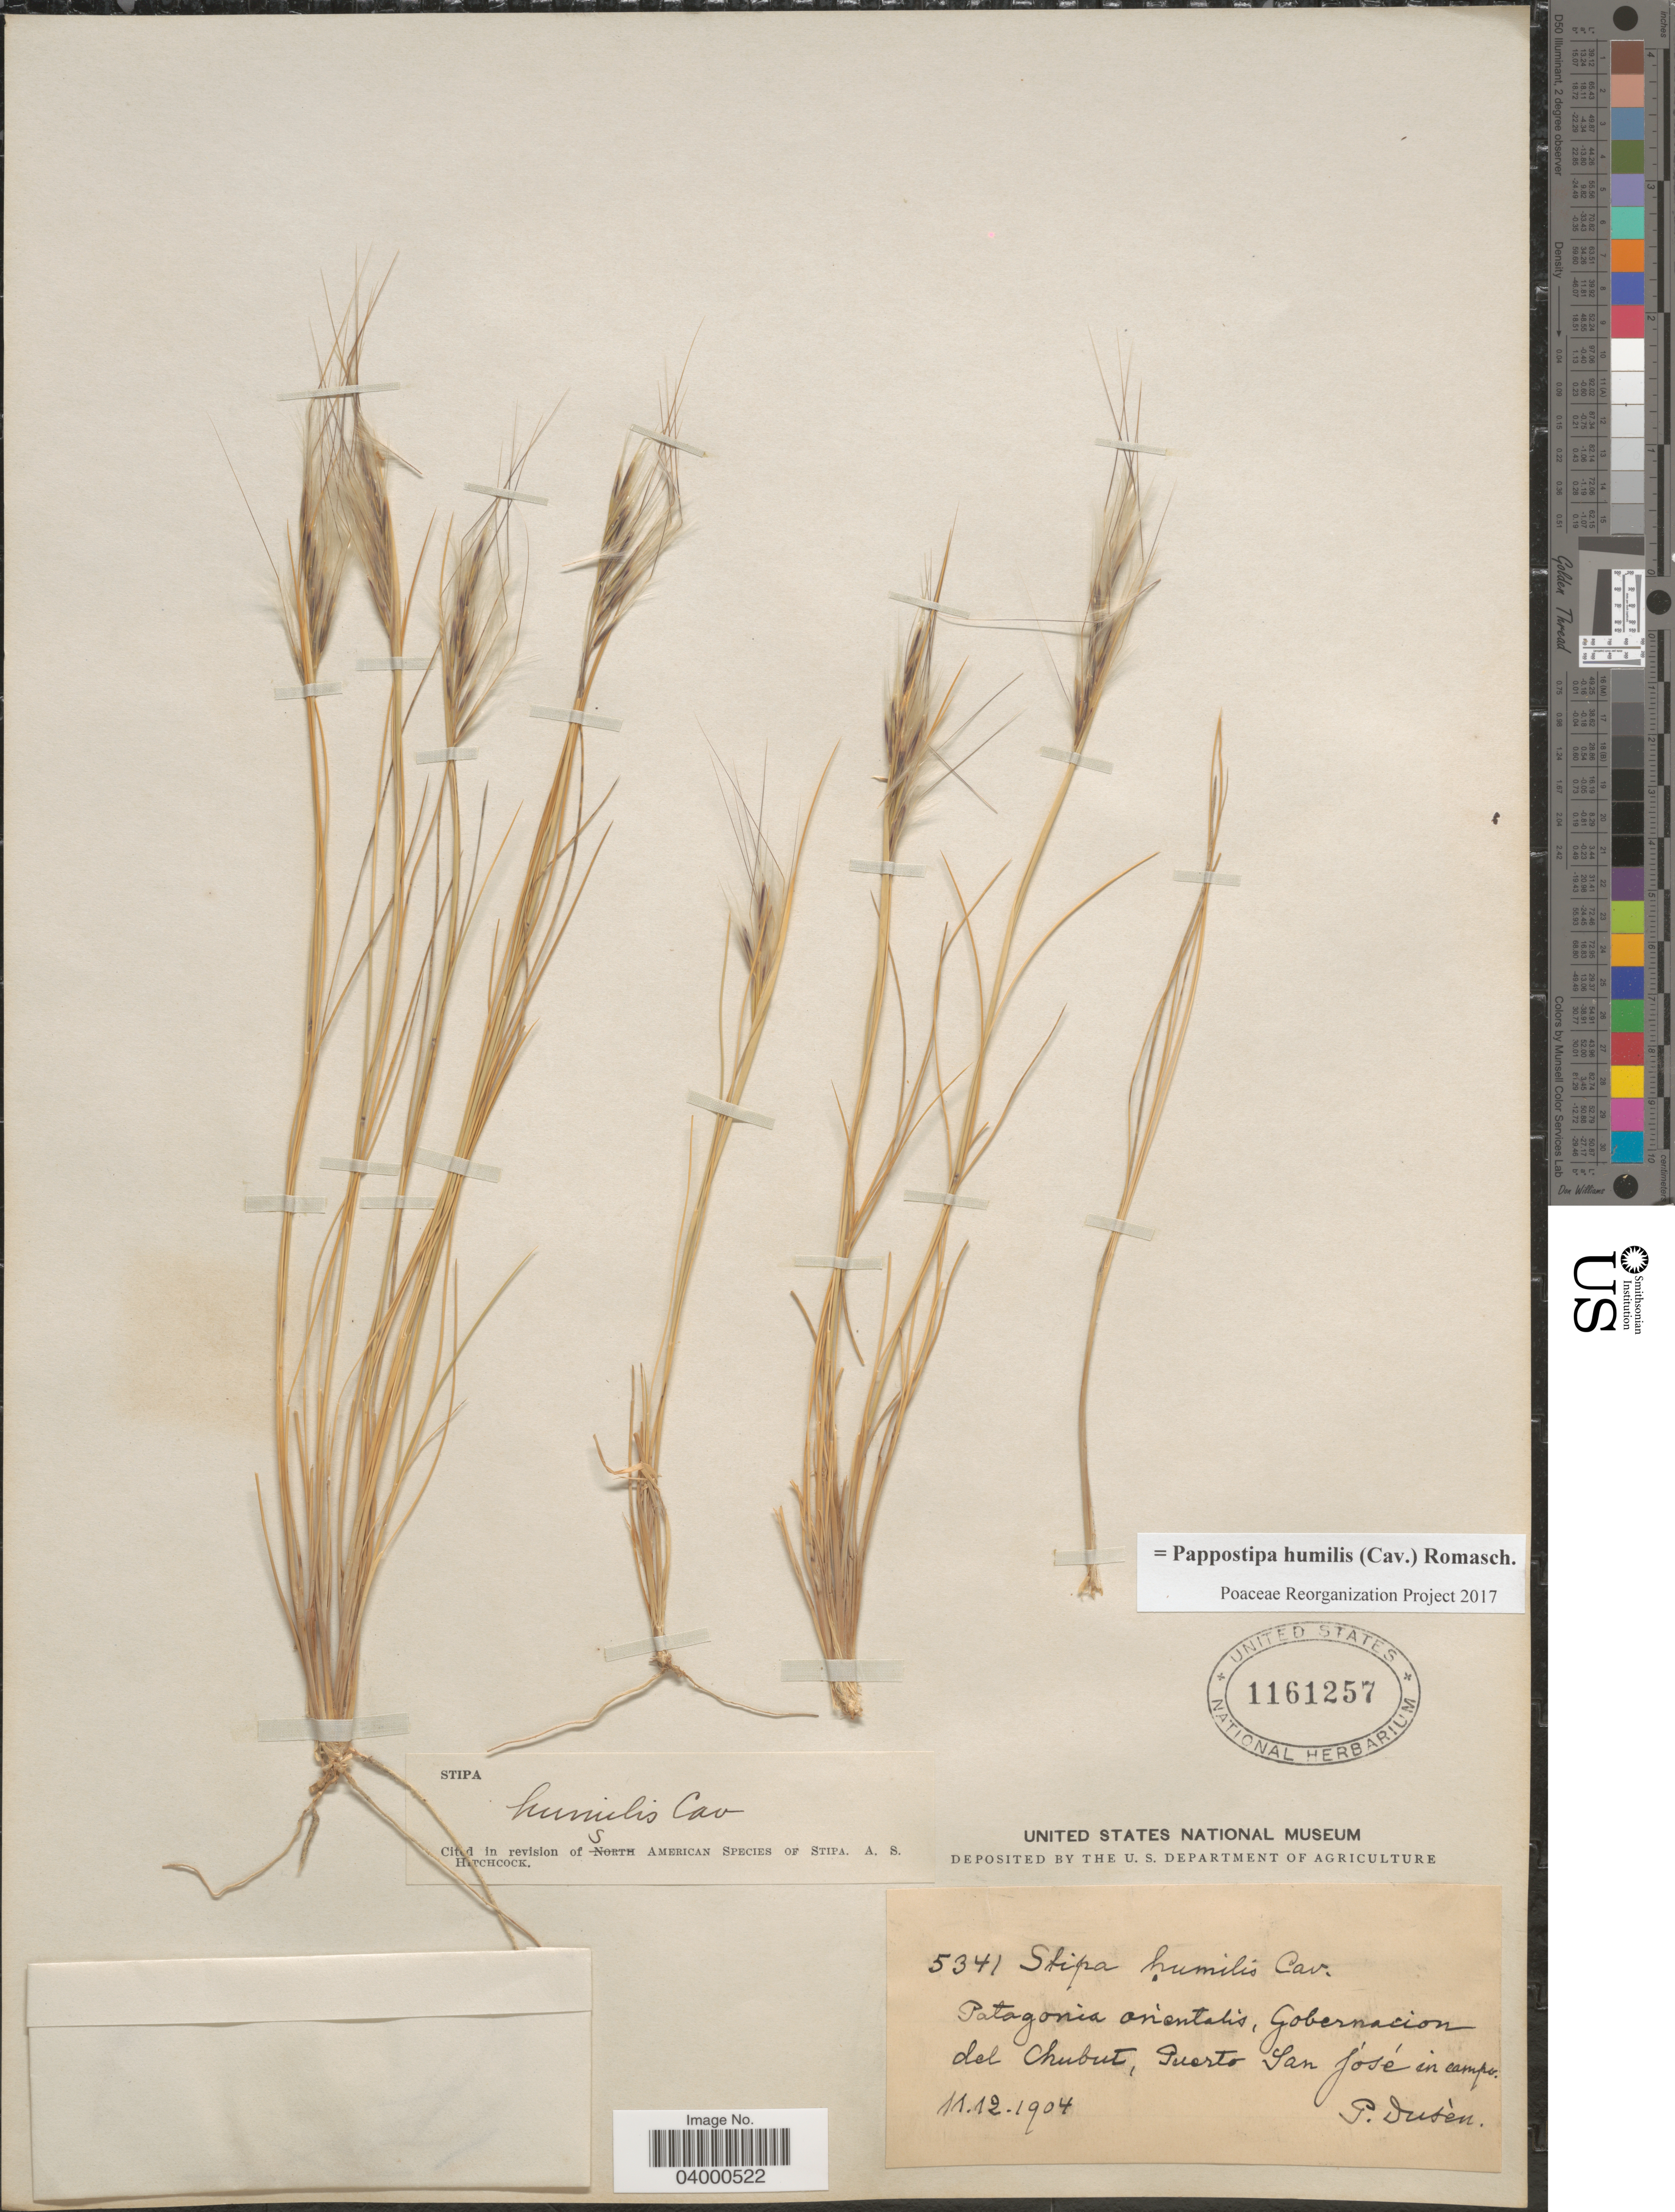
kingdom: Plantae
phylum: Tracheophyta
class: Liliopsida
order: Poales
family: Poaceae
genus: Pappostipa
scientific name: Pappostipa humilis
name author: (Cav.) Romasch.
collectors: G. Dusen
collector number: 5341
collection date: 1904-12-11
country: Argentina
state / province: Chubut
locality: Patagonia orientalis, Gobernacion del Chubut, Puerto San Jósé in campo.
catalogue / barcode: US 1161257